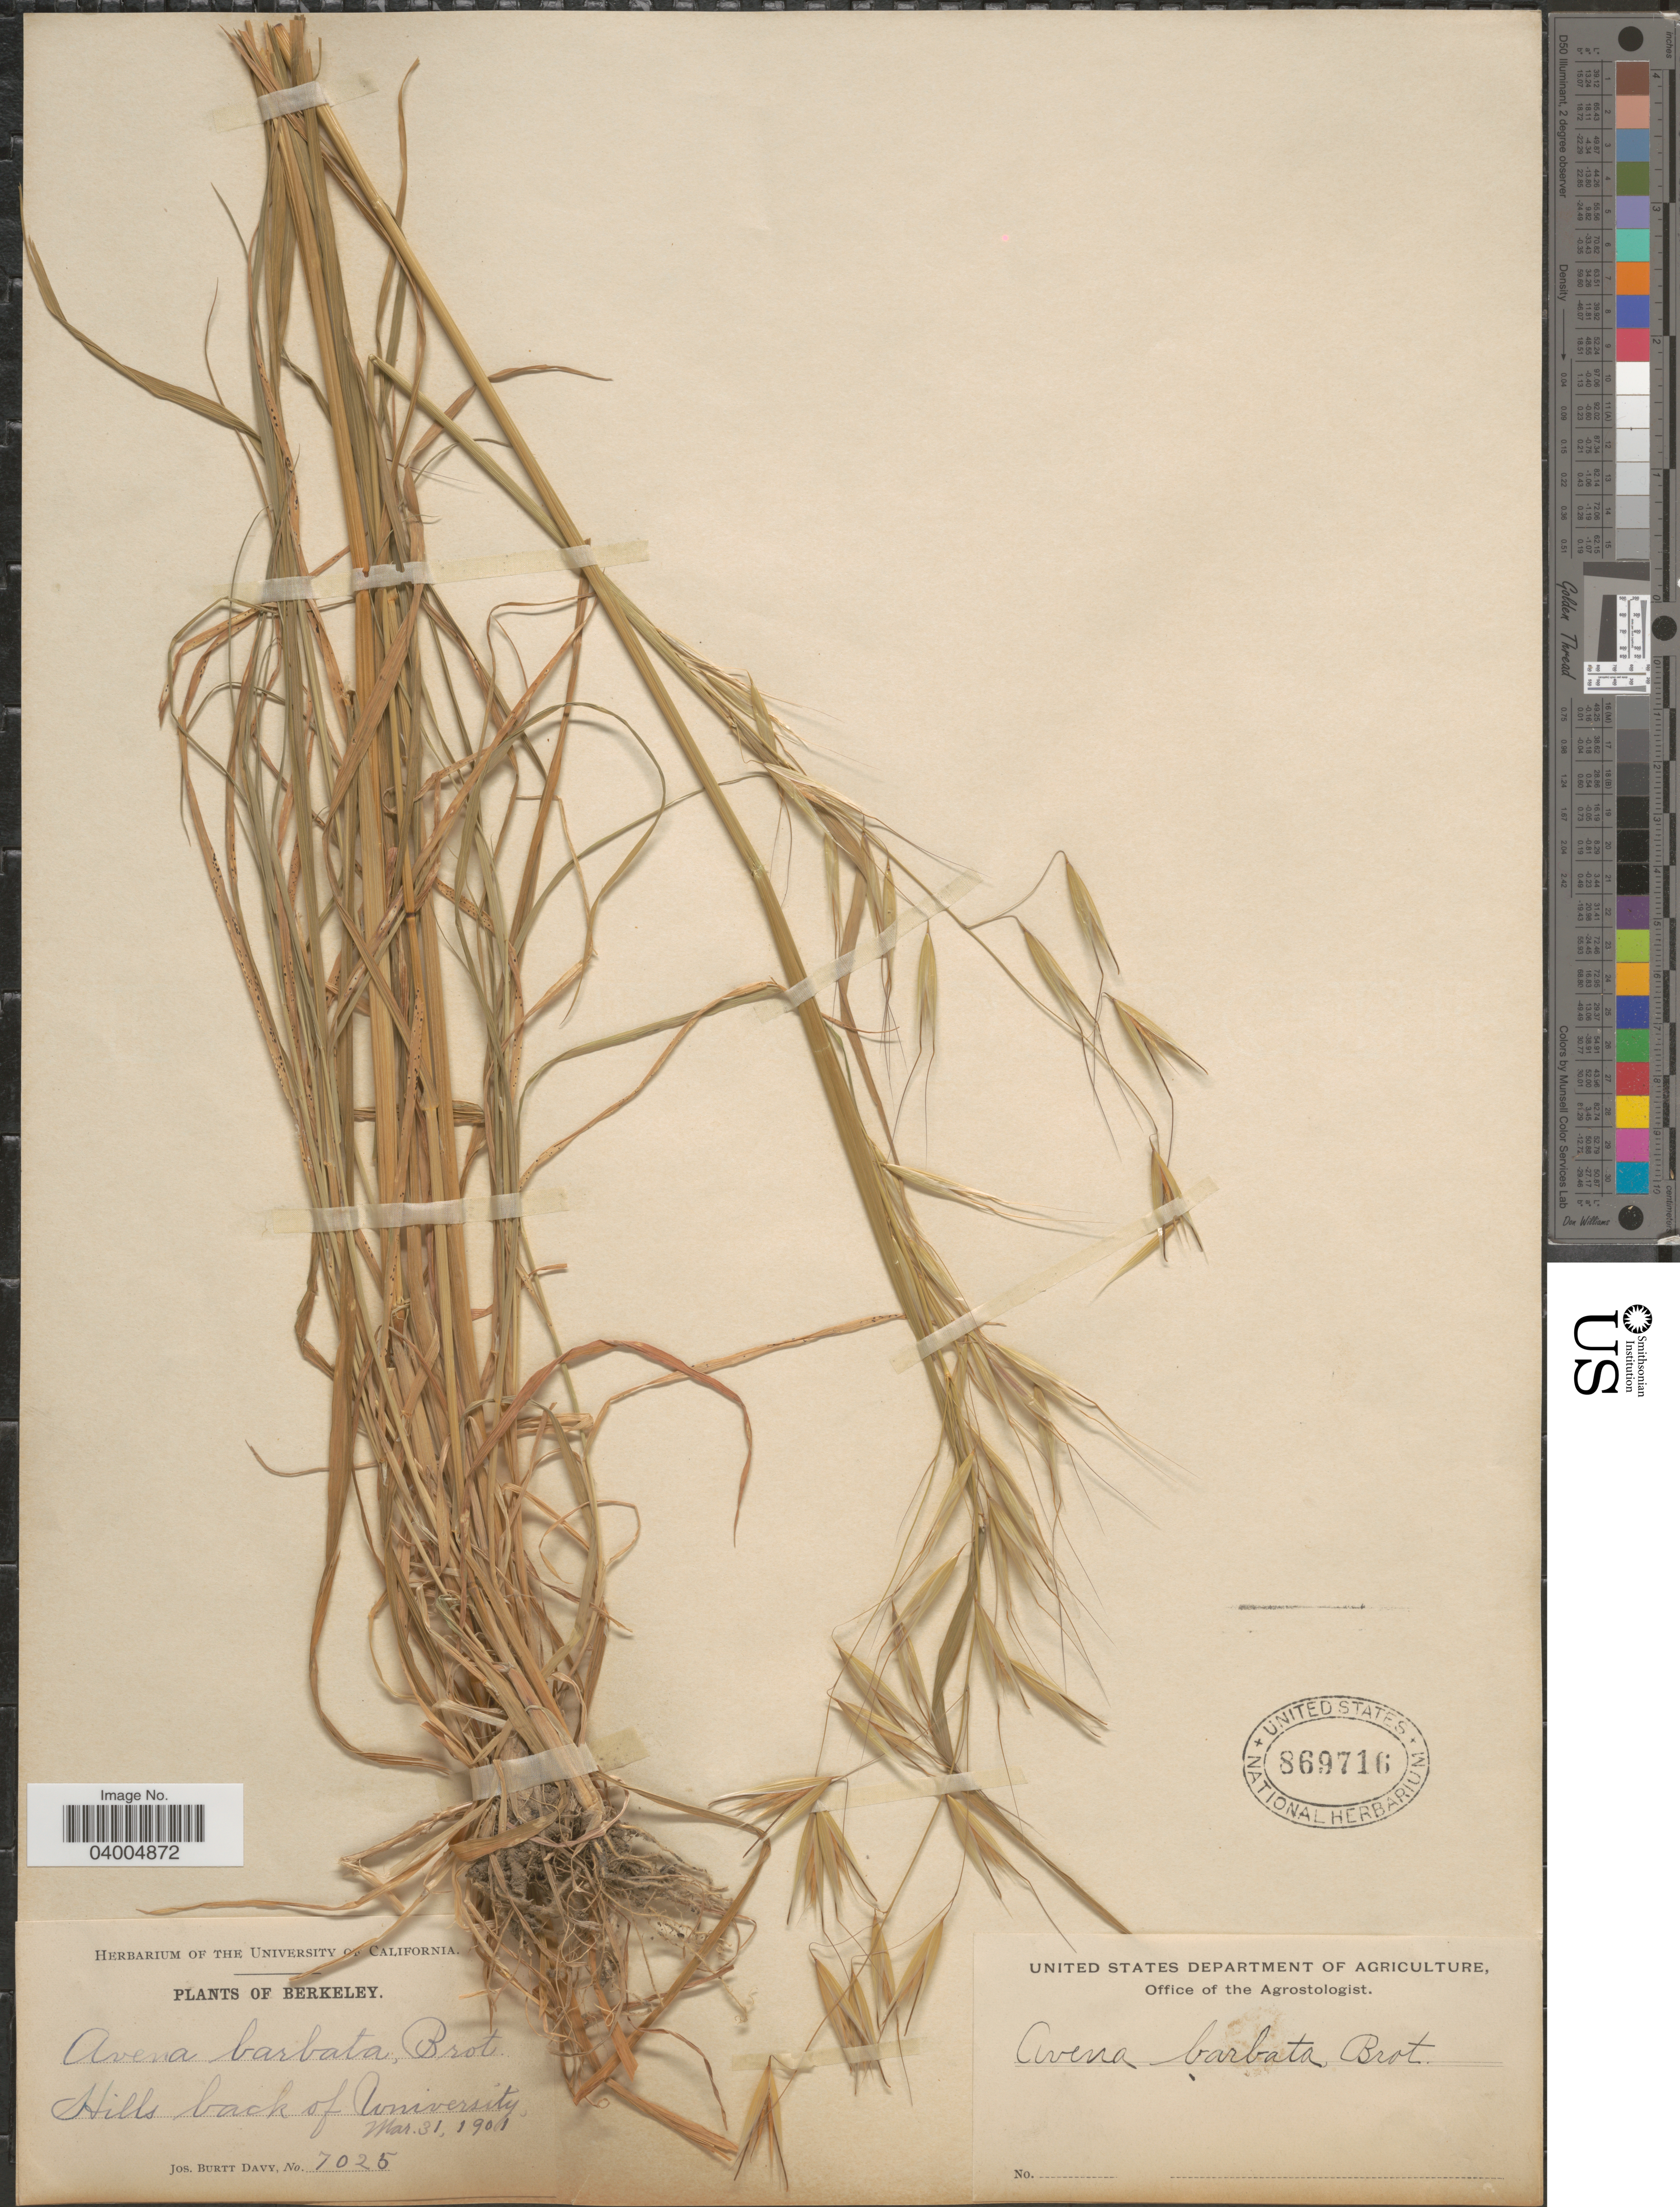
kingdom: Plantae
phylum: Tracheophyta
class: Liliopsida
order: Poales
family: Poaceae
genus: Avena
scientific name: Avena barbata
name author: Pott ex Link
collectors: J. Burtt Davy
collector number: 7025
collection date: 1901-03-31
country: United States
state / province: California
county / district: Alameda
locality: Berkeley. Hills back of University.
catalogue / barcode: US 869716